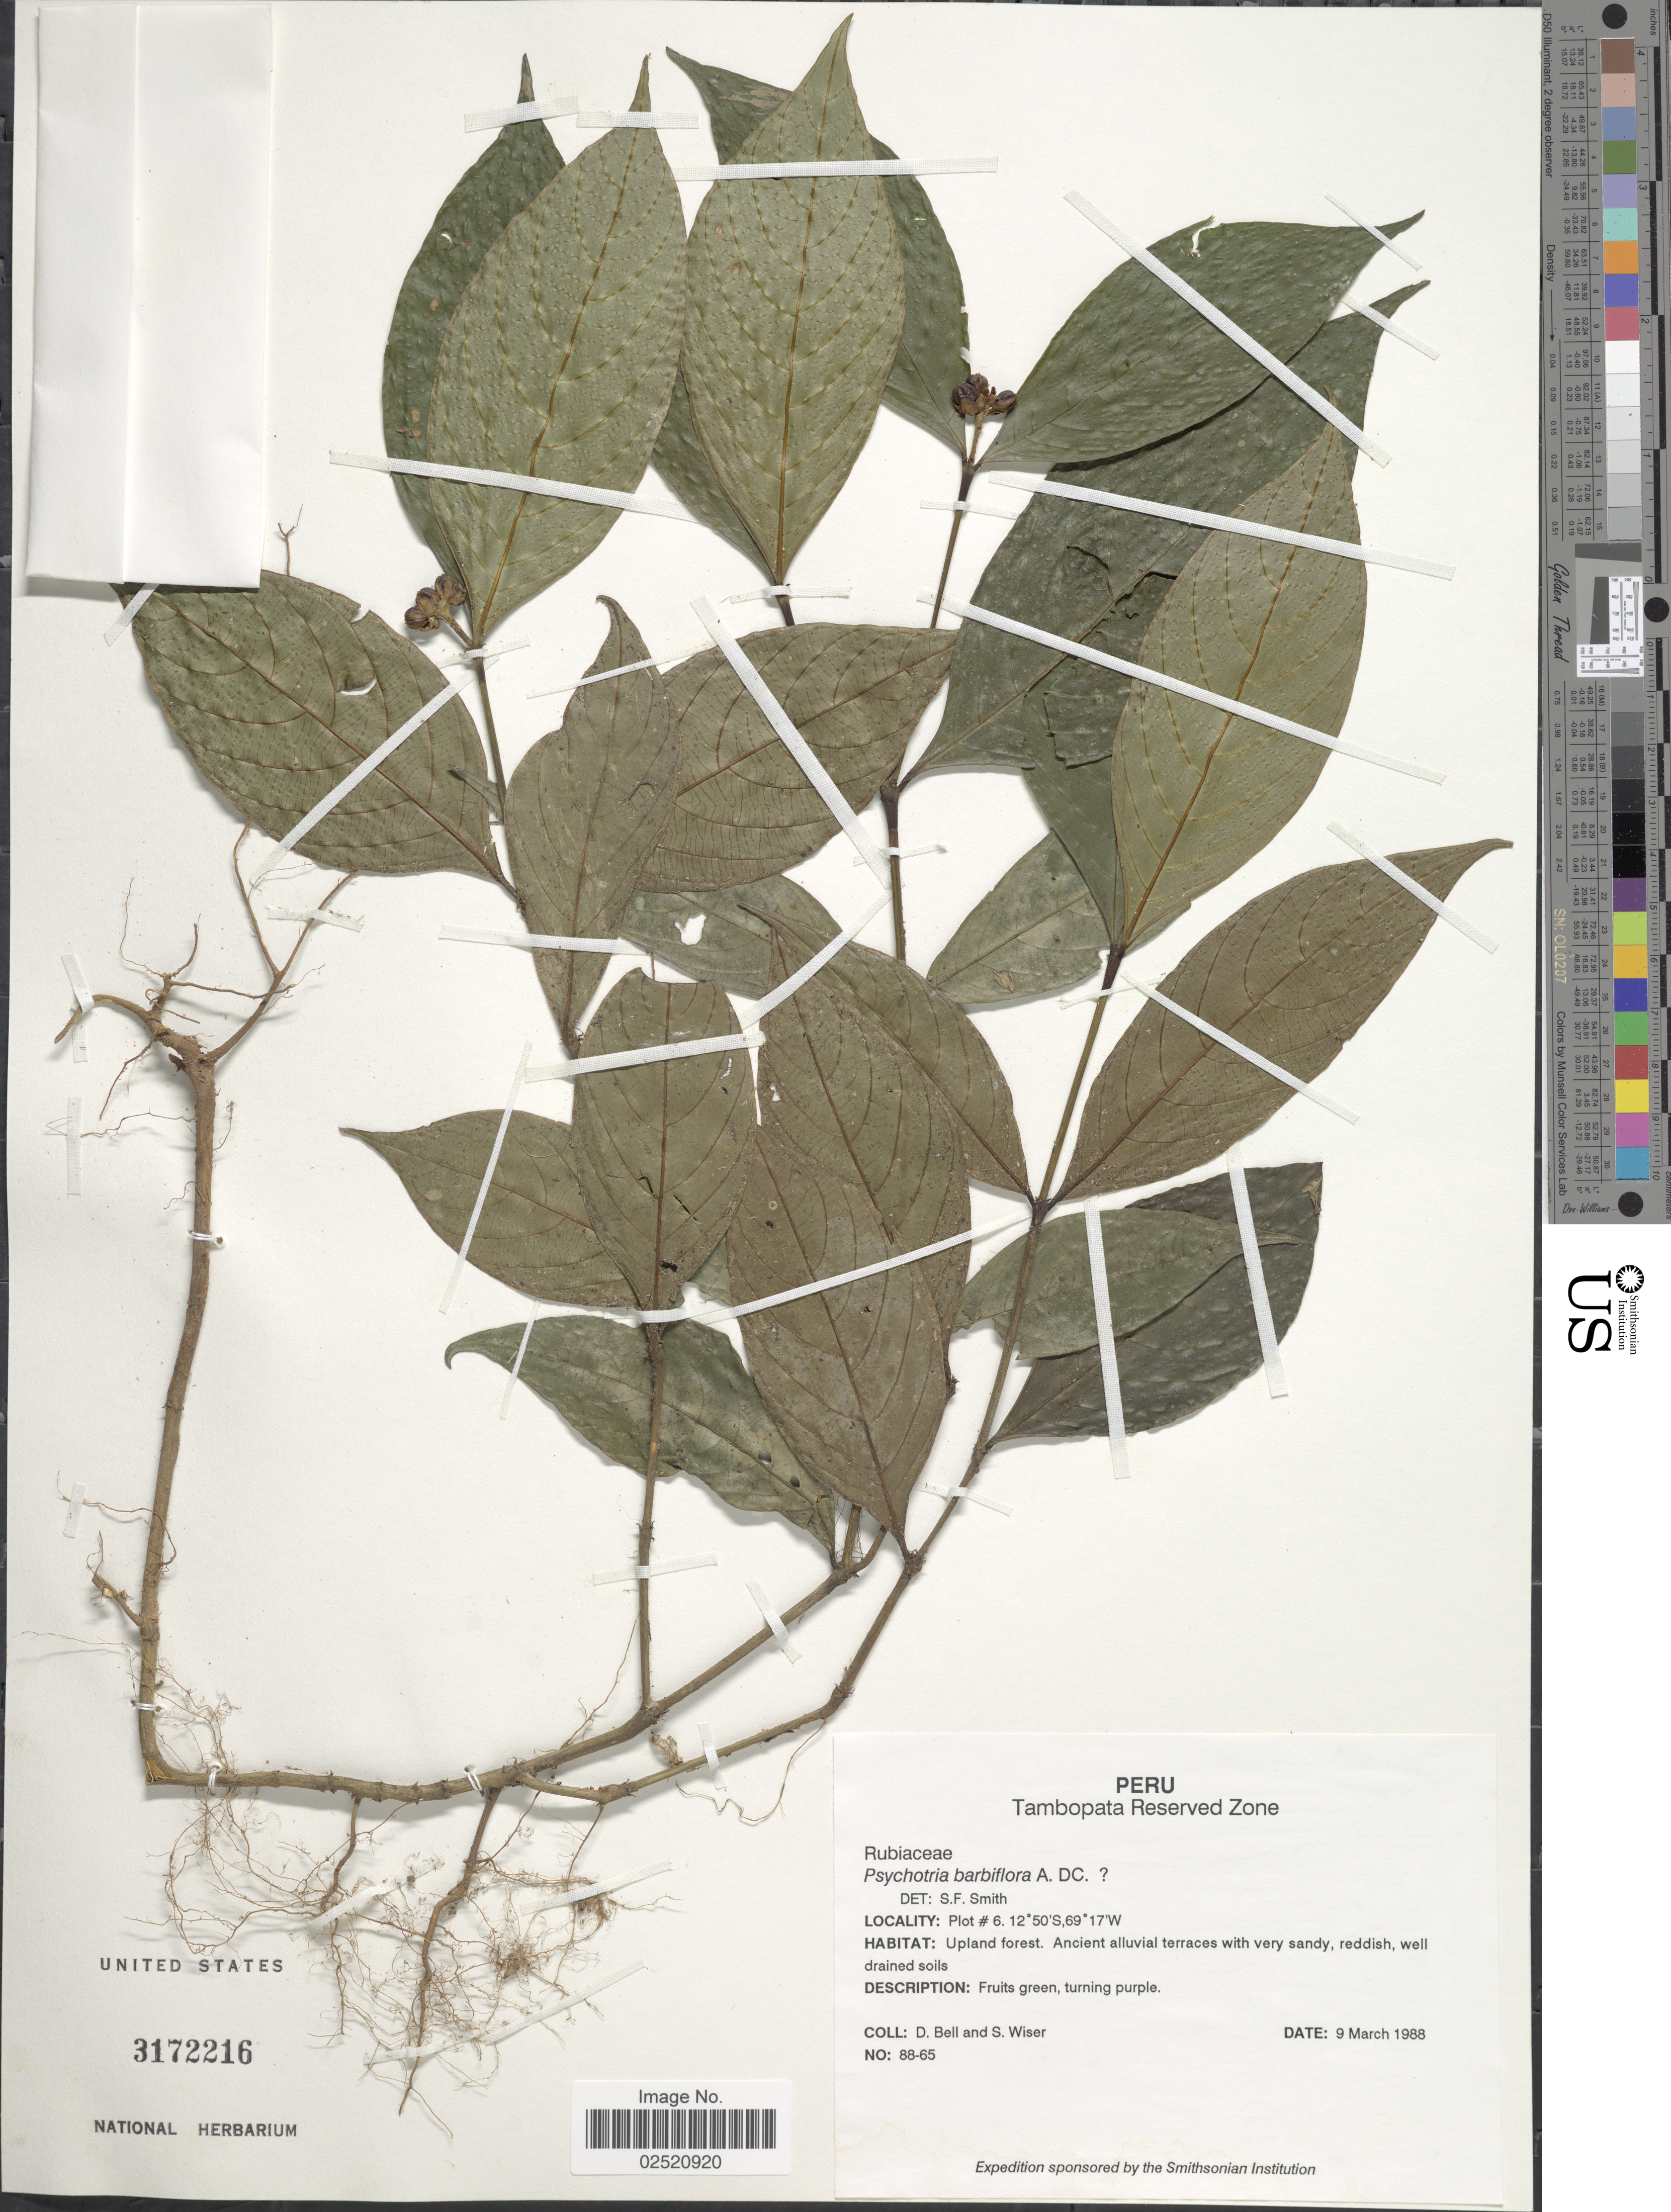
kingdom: Plantae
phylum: Tracheophyta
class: Magnoliopsida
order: Gentianales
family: Rubiaceae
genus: Psychotria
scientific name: Psychotria barbiflora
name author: DC.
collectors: D. A. Bell & S. Wiser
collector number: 88-65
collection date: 1988-03-09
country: Peru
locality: Tambopata Reserved Zone, Plot #6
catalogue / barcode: US 3172216